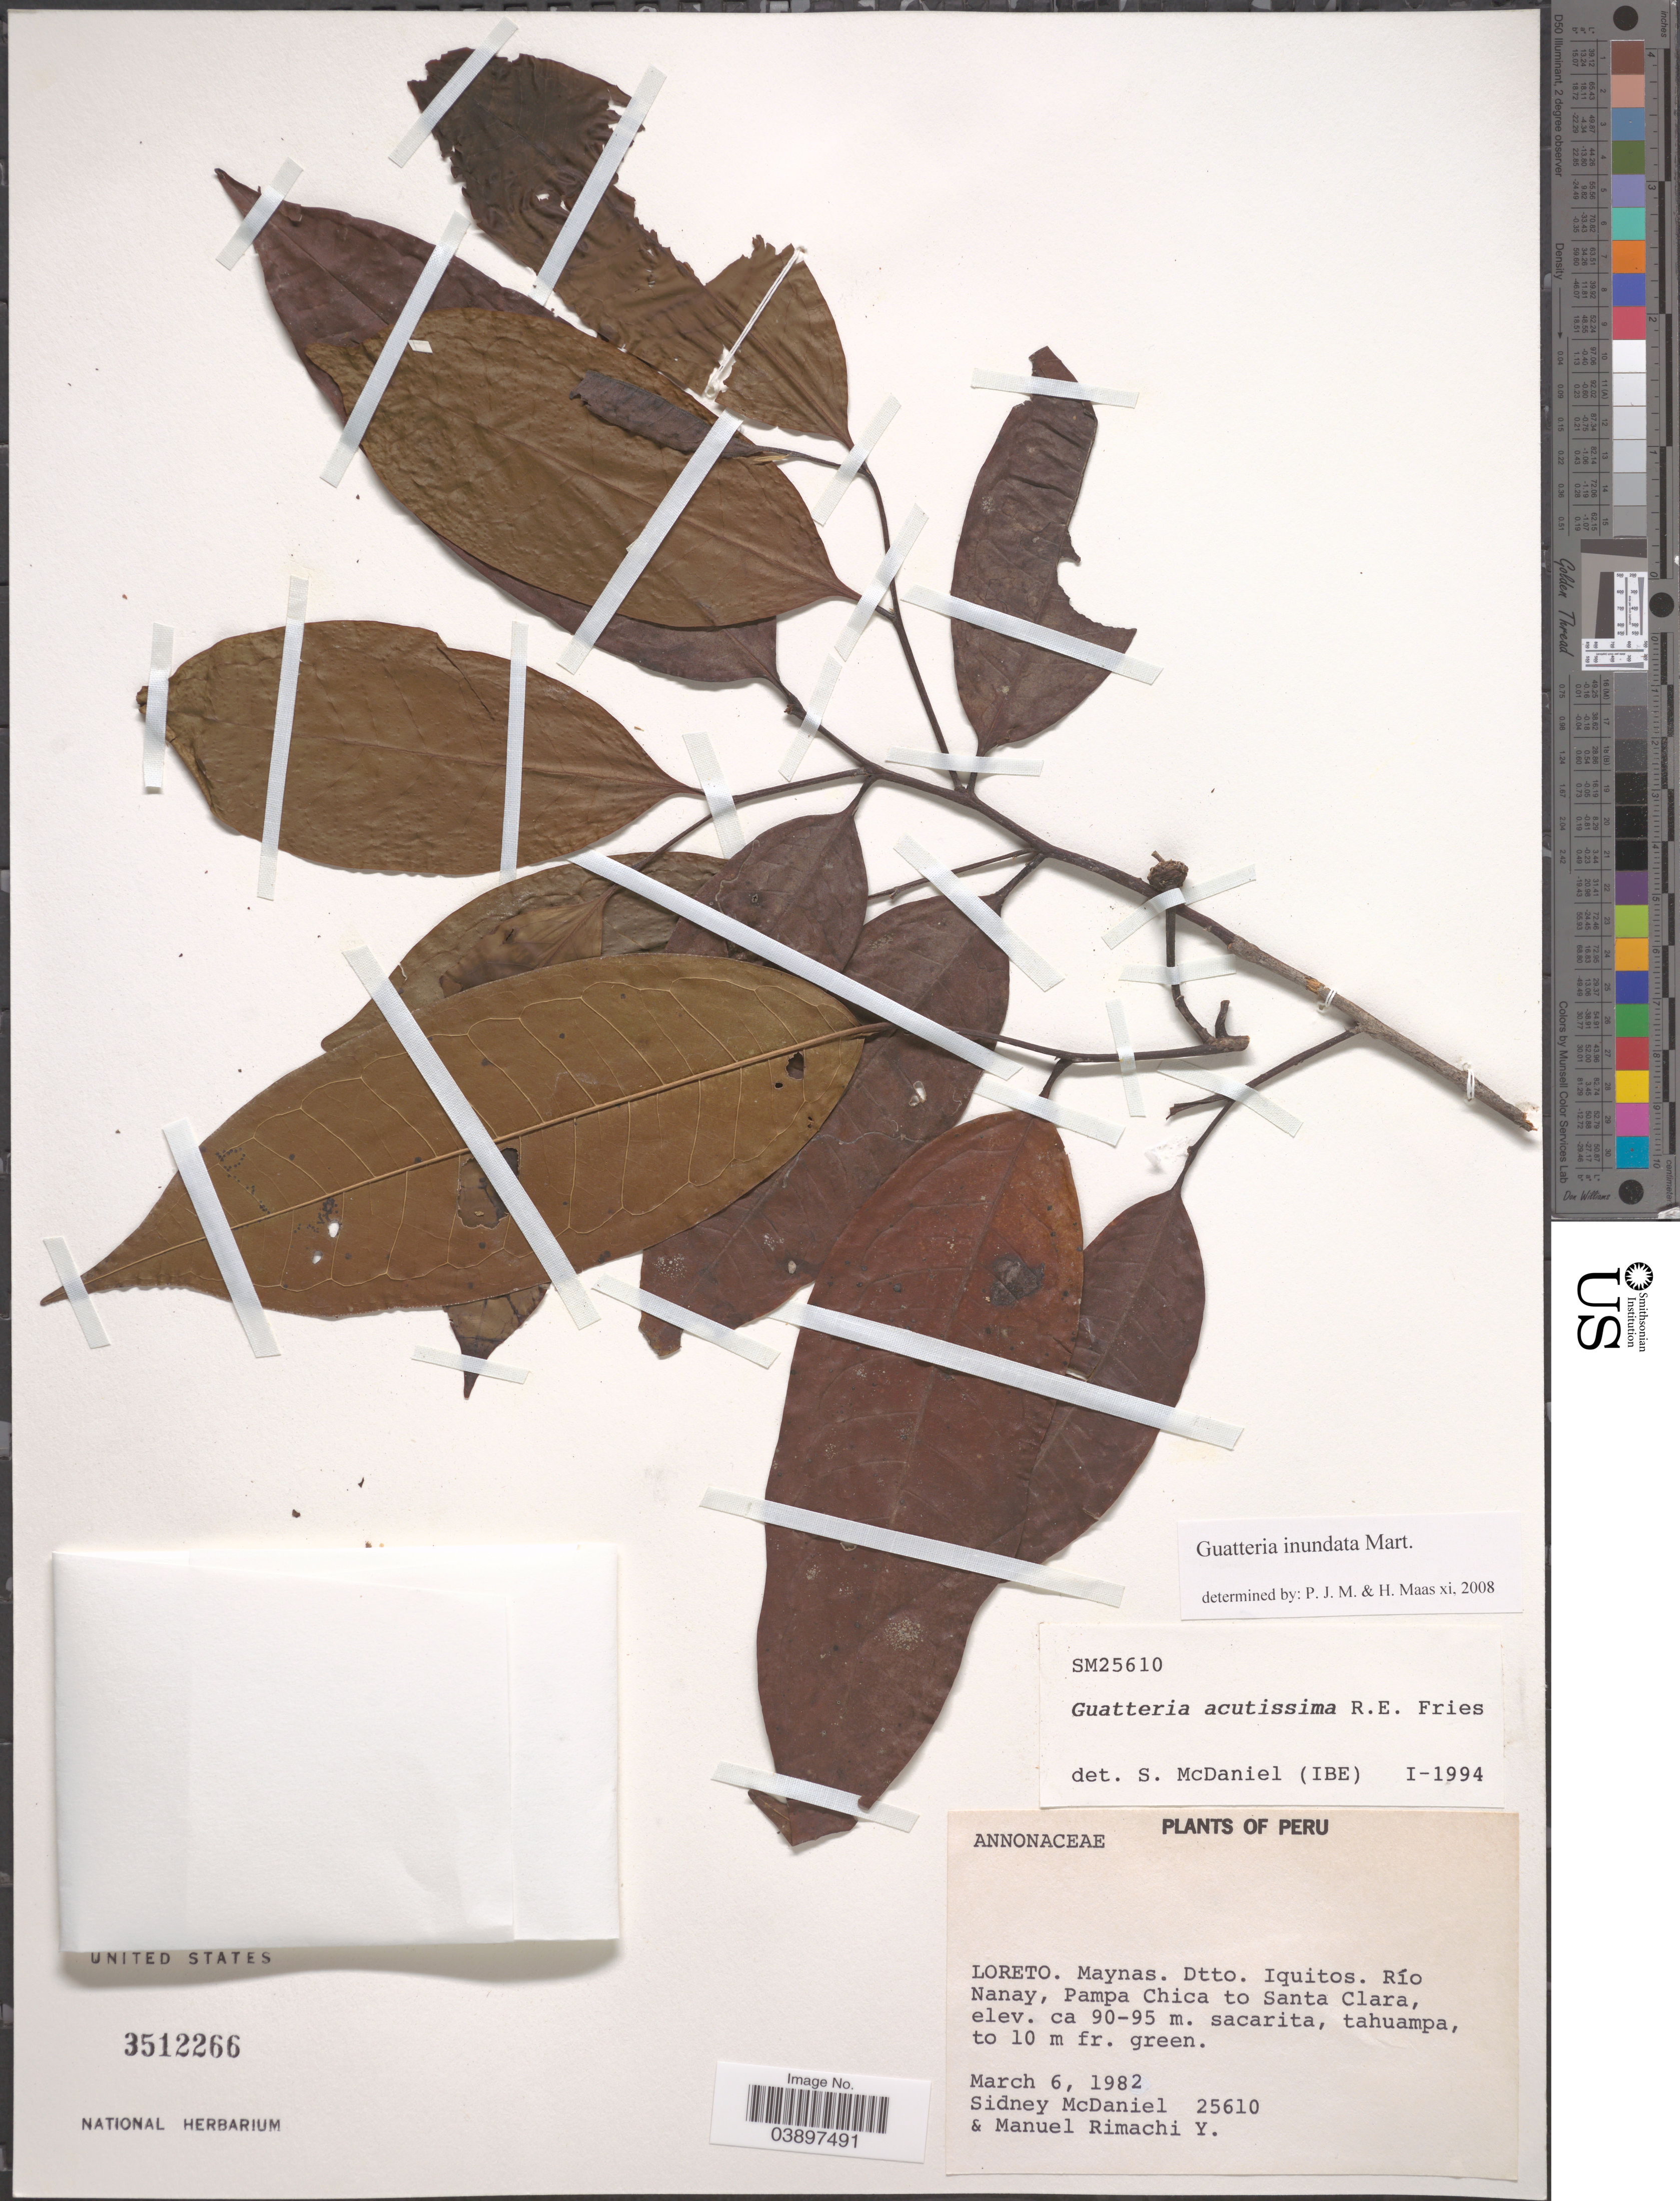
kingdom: Plantae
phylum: Tracheophyta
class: Magnoliopsida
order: Magnoliales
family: Annonaceae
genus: Guatteria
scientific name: Guatteria inundata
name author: Mart.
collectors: S. McDaniel & M. Rimachi Y.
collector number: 25610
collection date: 1982-03-06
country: Peru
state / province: Loreto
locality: Maynas. Dtto. Iquitos. Río Nanay, Pampa Chica to Santa Clara.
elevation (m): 90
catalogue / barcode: US 3512266